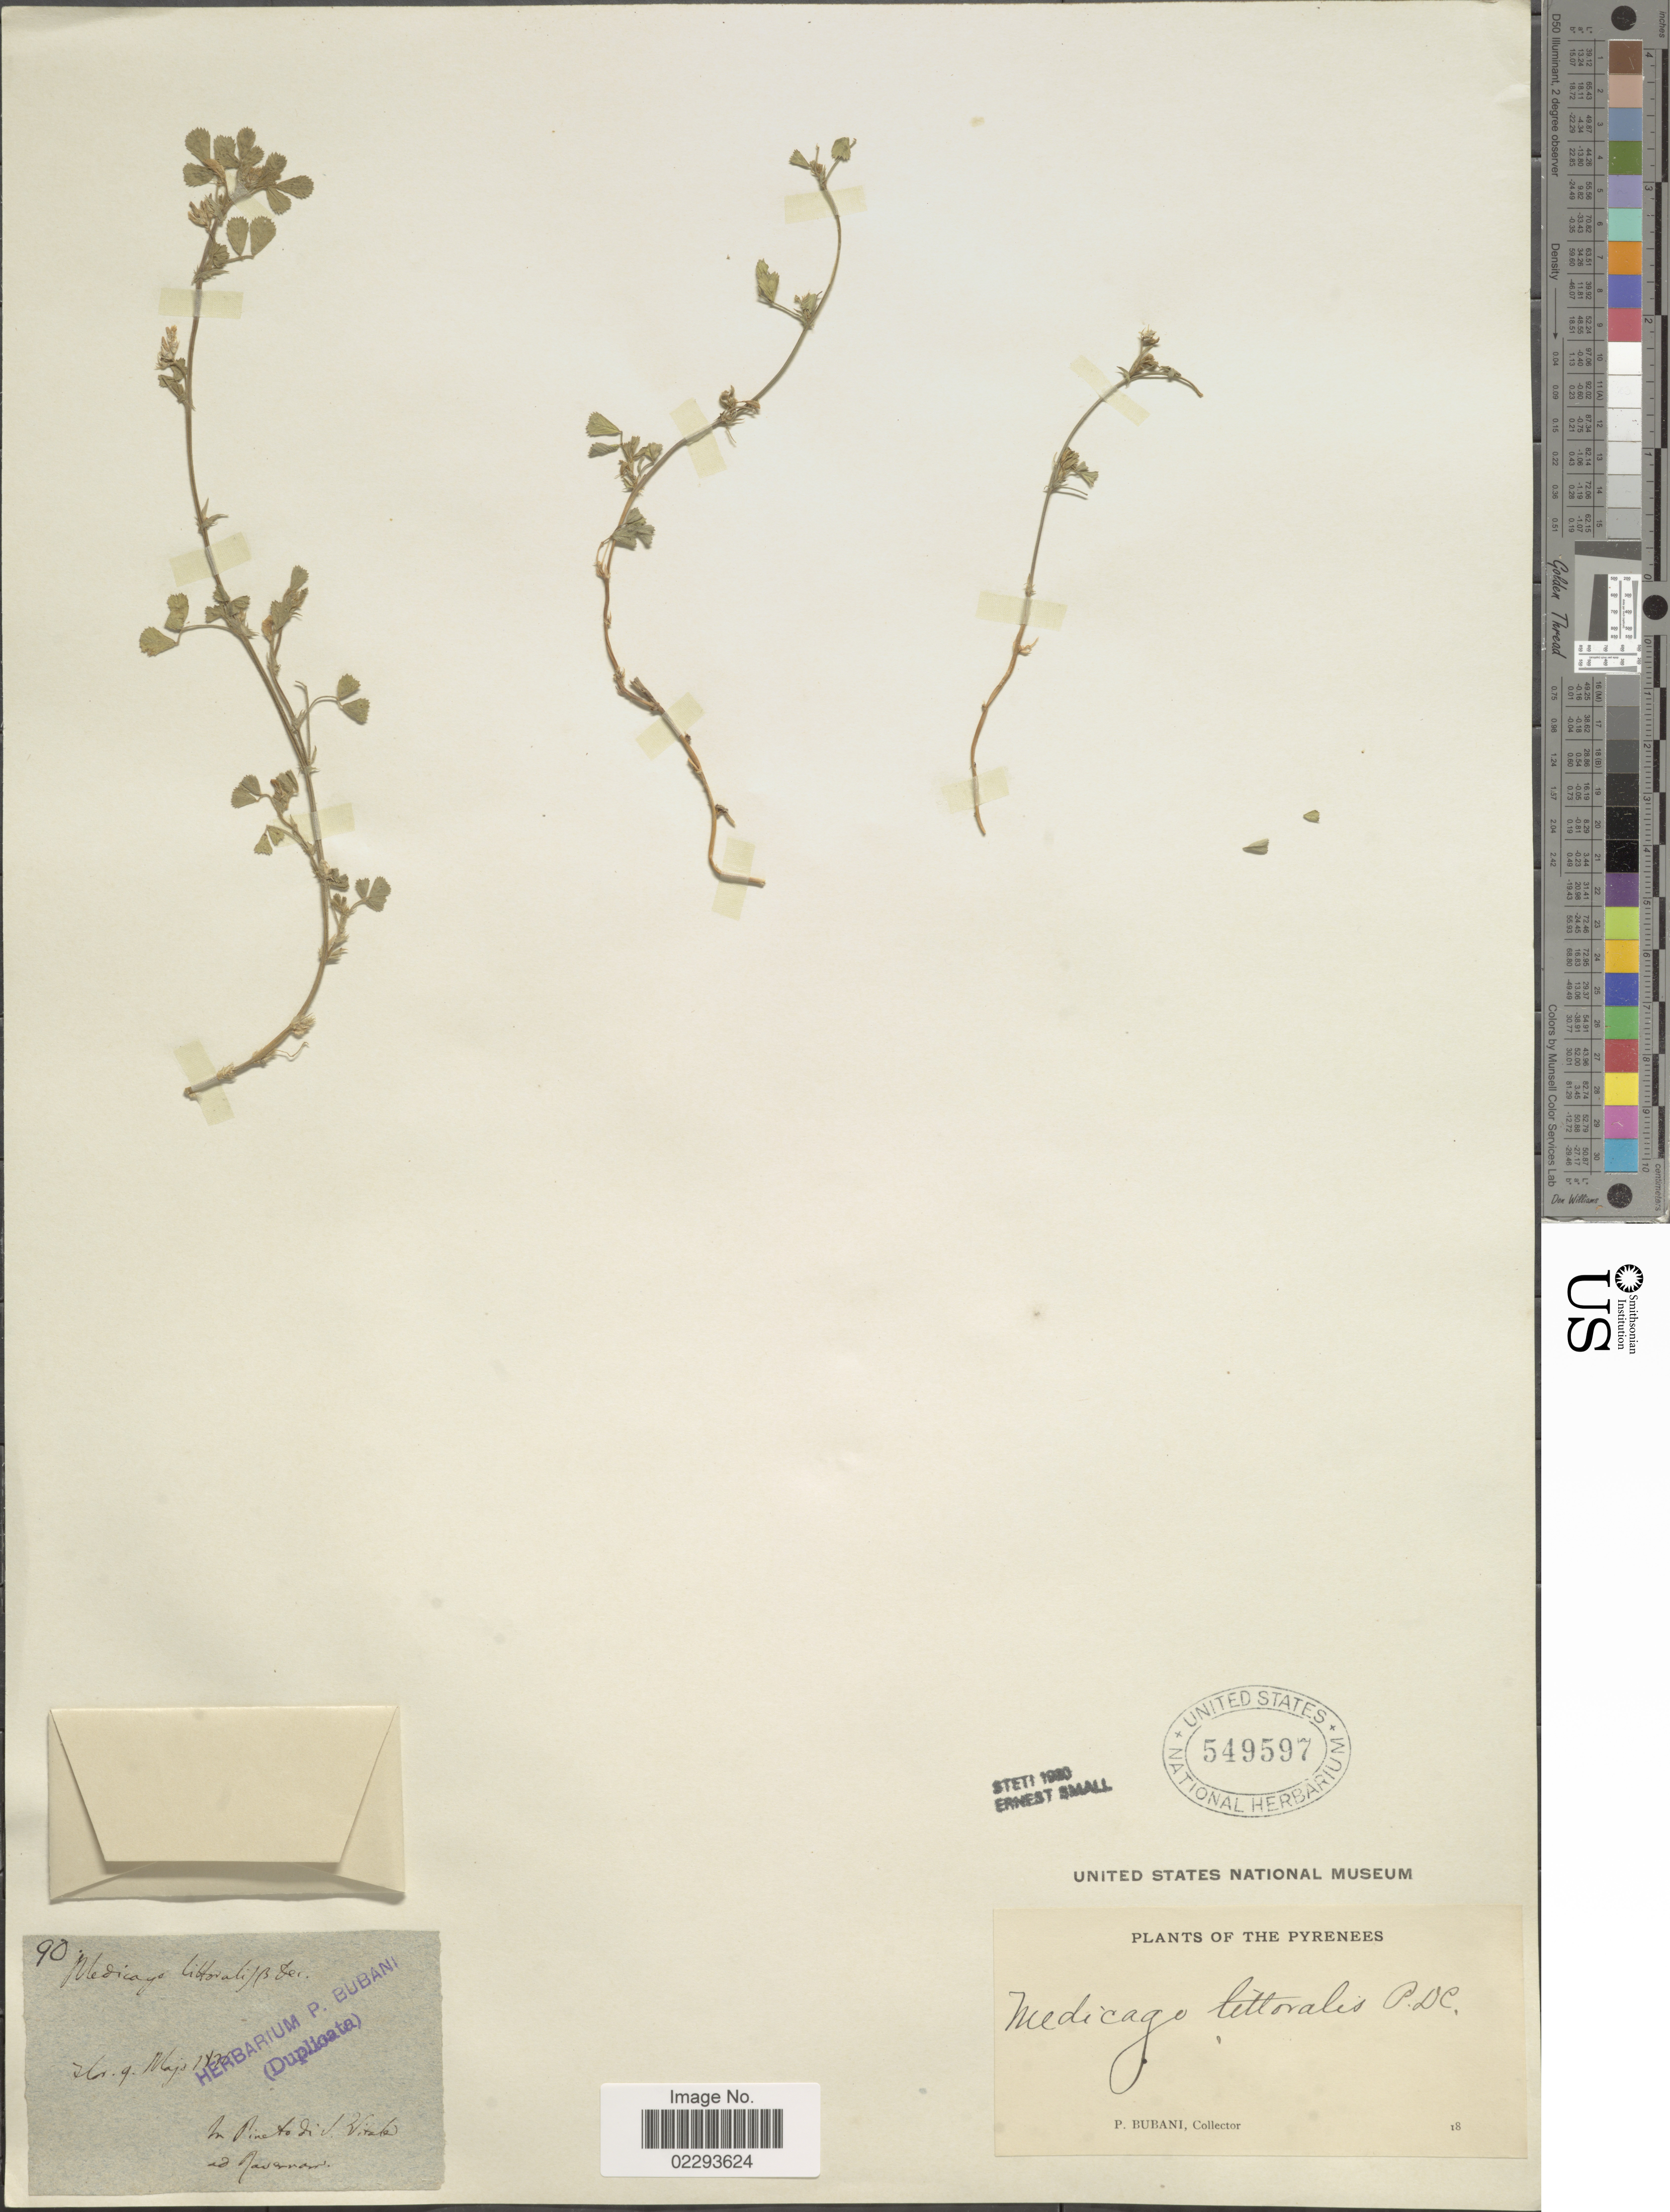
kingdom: Plantae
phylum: Tracheophyta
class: Magnoliopsida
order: Fabales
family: Fabaceae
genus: Medicago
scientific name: Medicago littoralis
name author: Loisel.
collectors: P. Bubani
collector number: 90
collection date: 1871-05-09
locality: Pyrenees. In Pineto di [illegible text] Vic[illegible text]ta ad Rad[illegible text][interpreted]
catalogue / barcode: US 549597